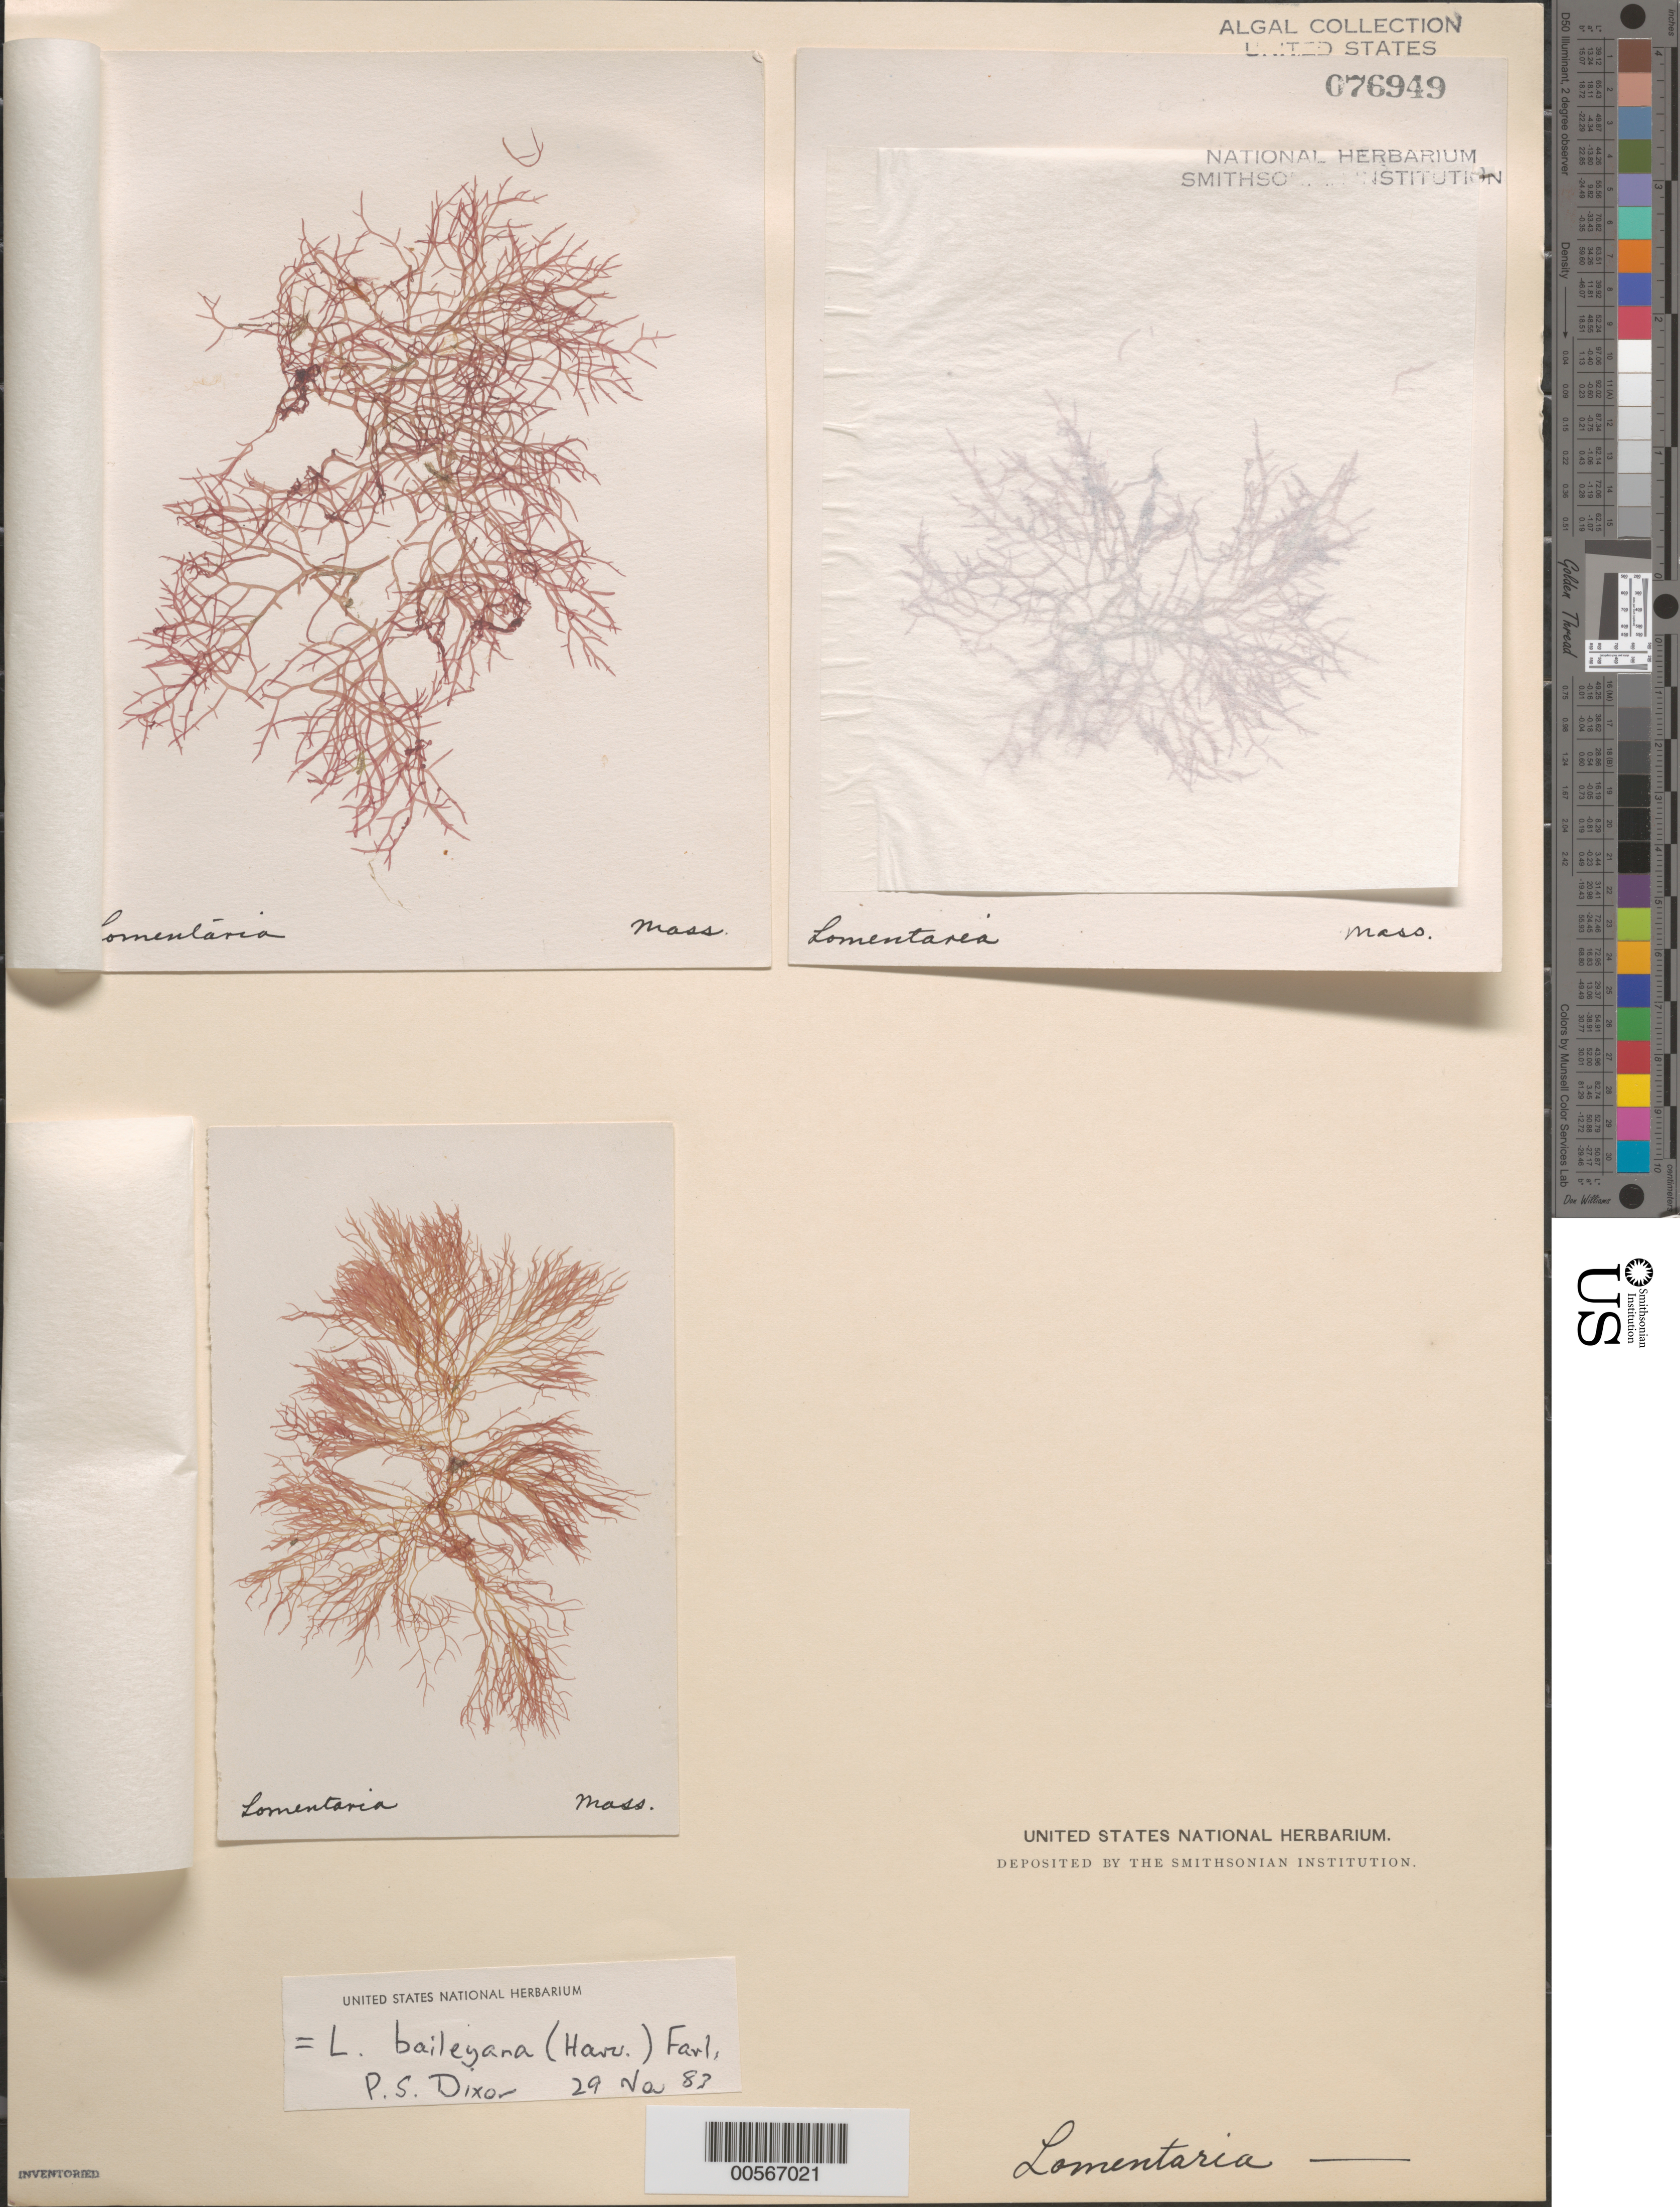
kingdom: Plantae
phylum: Rhodophyta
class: Florideophyceae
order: Rhodymeniales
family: Lomentariaceae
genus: Hooperia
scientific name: Hooperia divaricata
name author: (Durant) M.J. Wynne et al.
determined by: Algae name updating Project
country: United States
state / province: Massachusetts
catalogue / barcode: US 76949